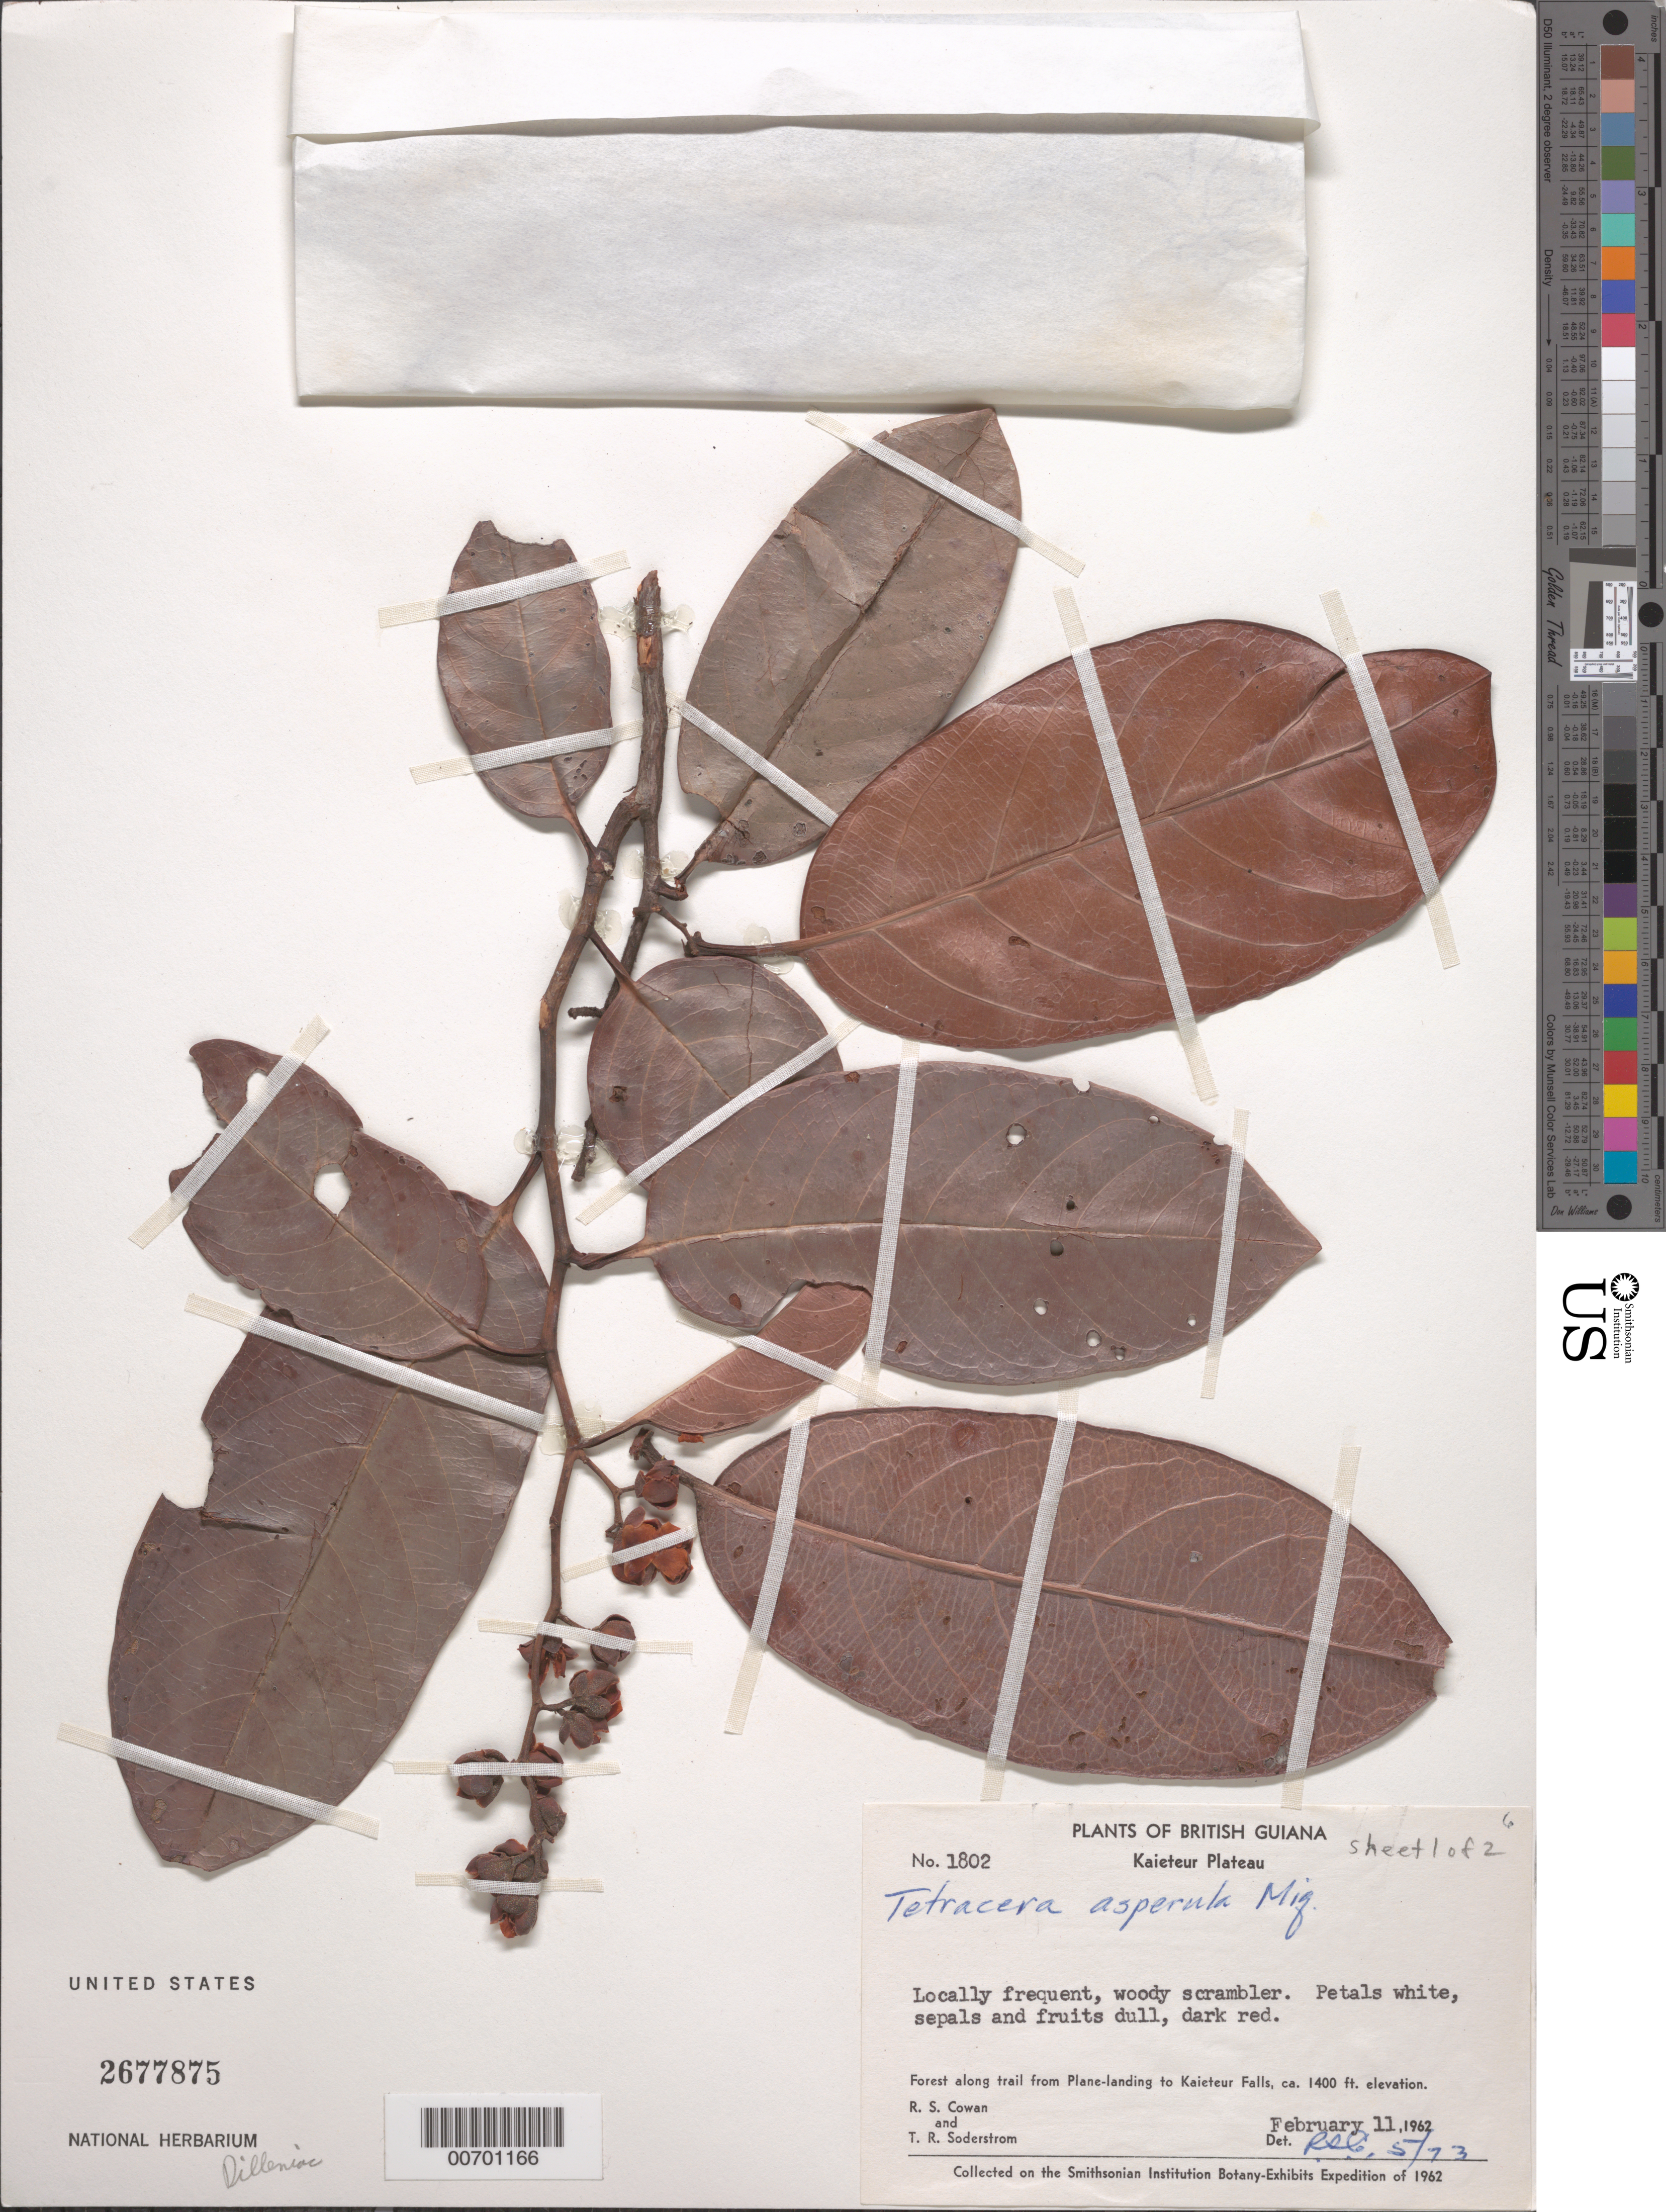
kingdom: Plantae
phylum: Tracheophyta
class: Magnoliopsida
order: Dilleniales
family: Dilleniaceae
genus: Tetracera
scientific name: Tetracera asperula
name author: Miq.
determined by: Cowan, R. S.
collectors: R. S. Cowan & T. R. Soderstrom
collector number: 1802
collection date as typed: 11-Feb-62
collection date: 1962-02-11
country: Guyana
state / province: Potaro-Siparuni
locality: Kaieteur Plateau, along trail from plane landing to Kaieteur Falls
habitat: Forest along road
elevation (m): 427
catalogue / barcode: US 2677875